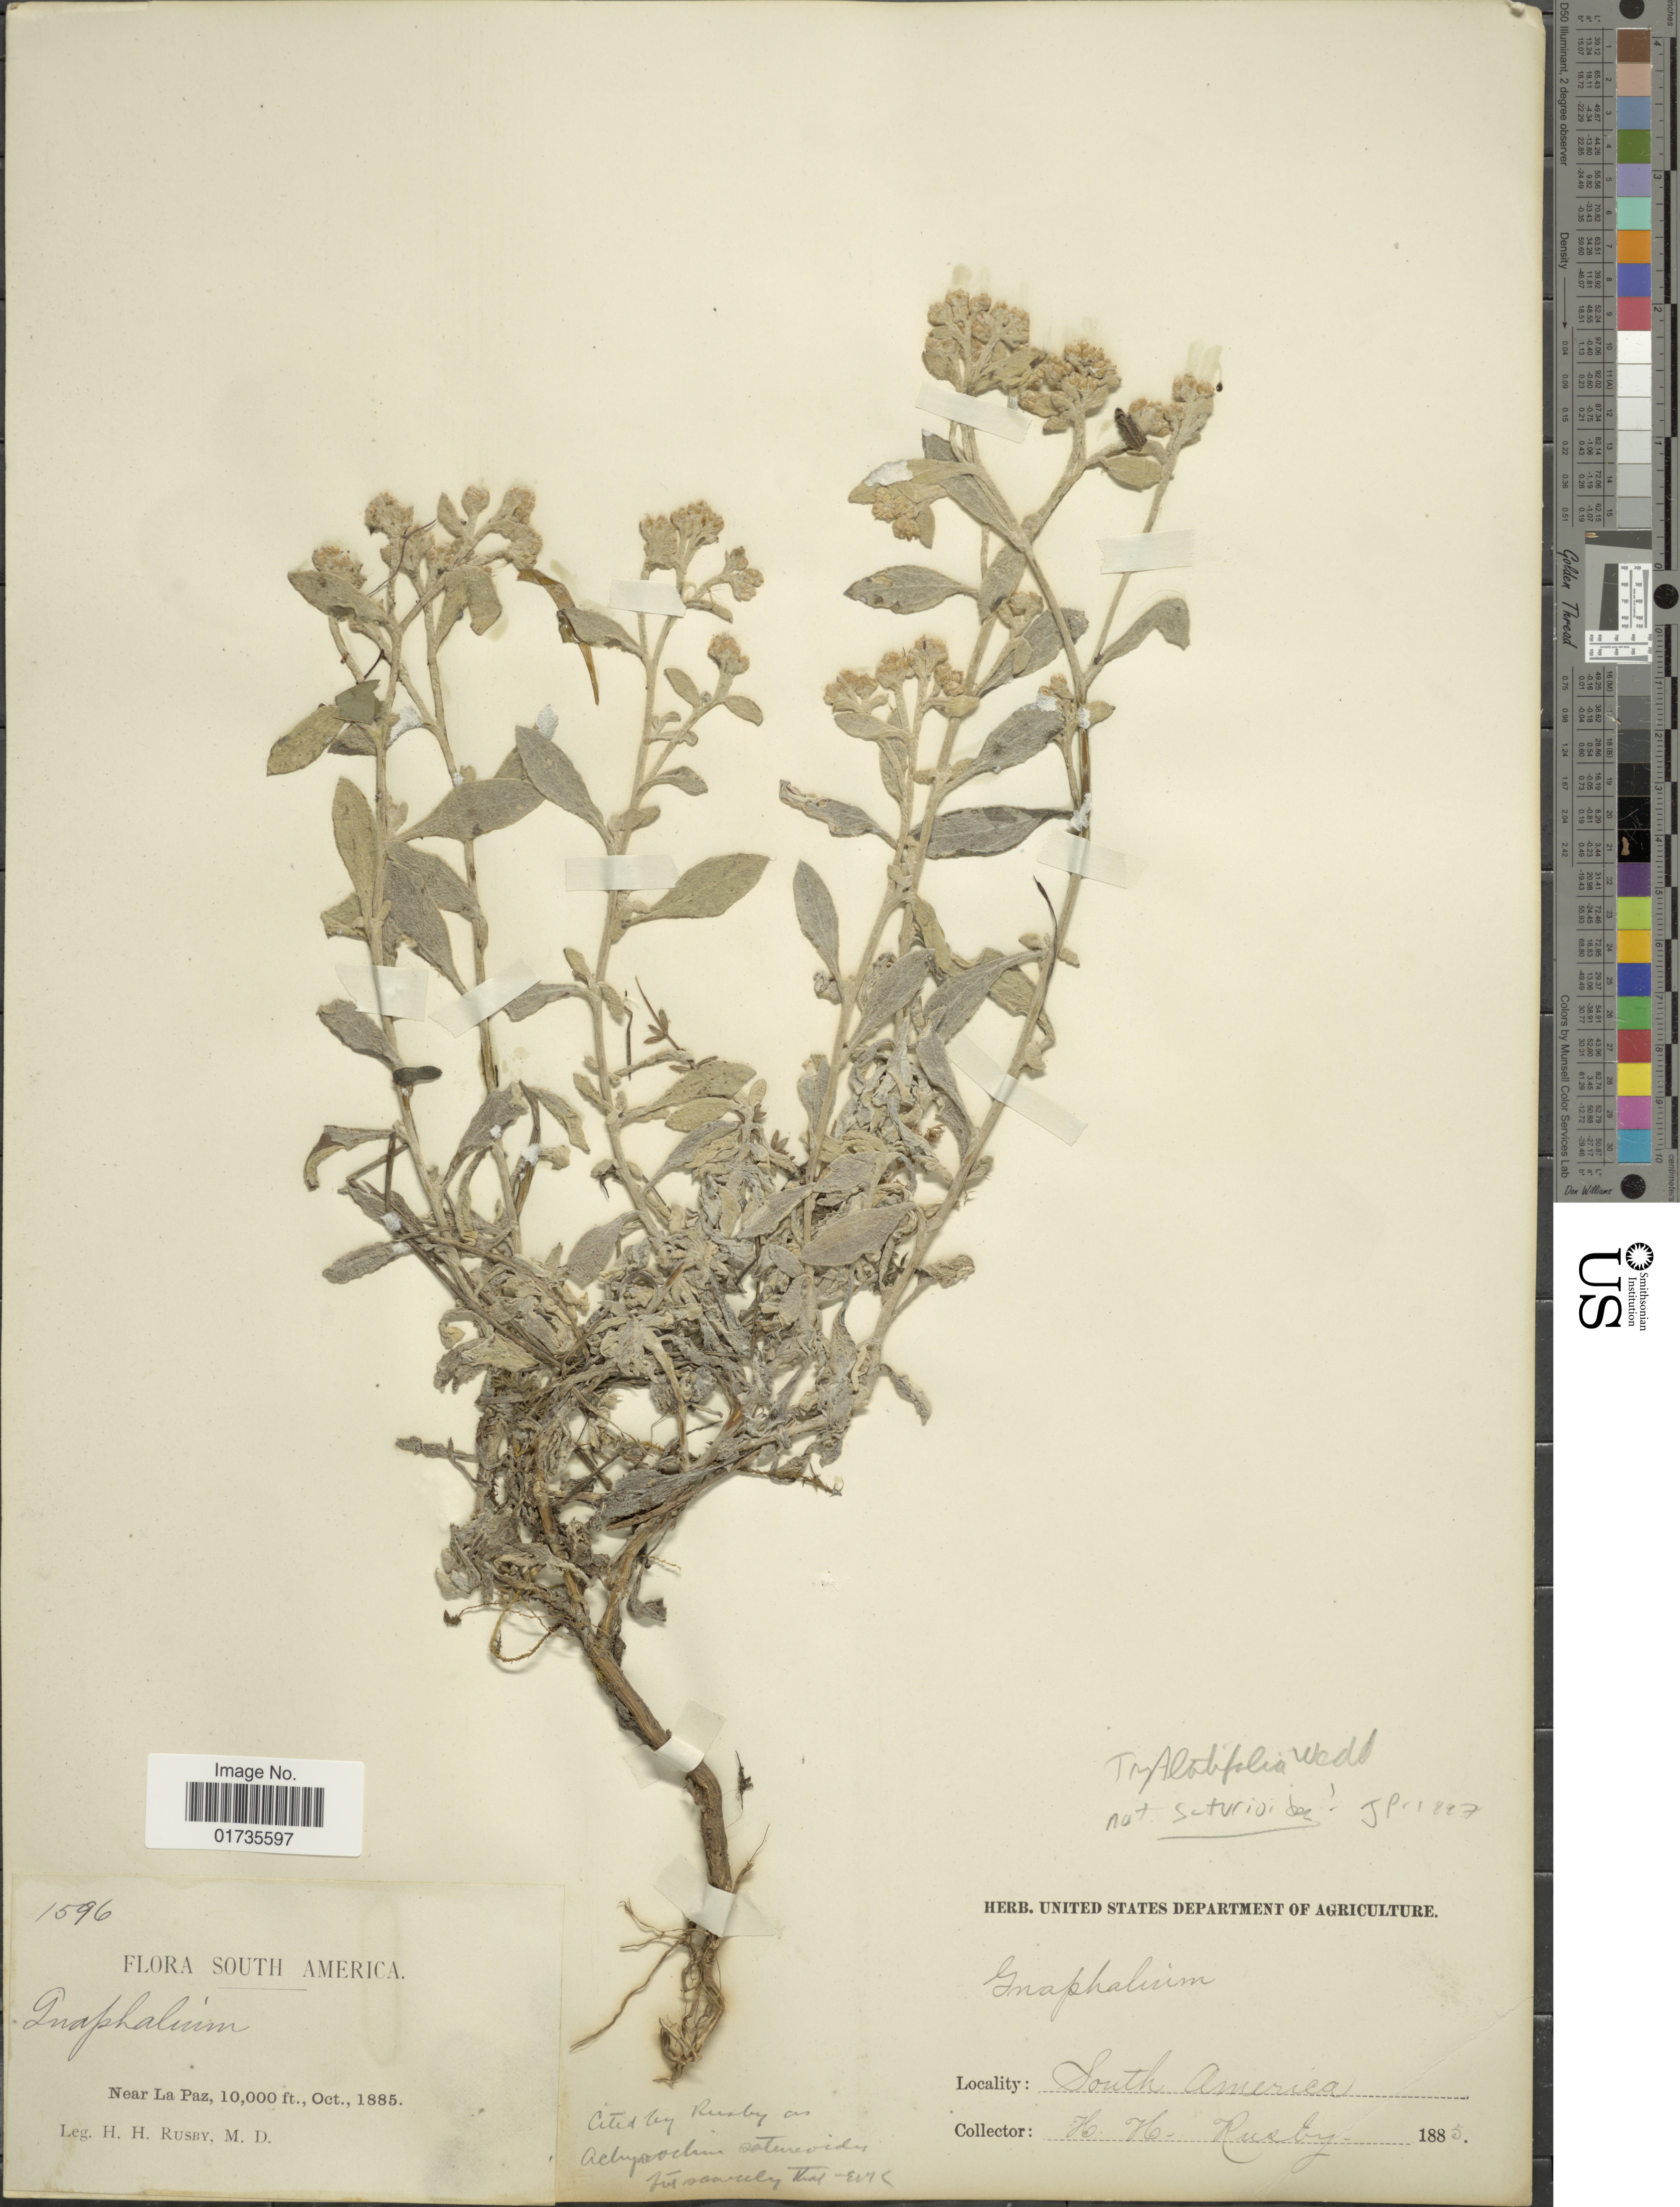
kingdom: Plantae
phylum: Tracheophyta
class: Magnoliopsida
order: Asterales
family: Asteraceae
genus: Achyrocline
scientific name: Achyrocline latifolia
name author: Wedd.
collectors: H. H. Rusby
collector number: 1596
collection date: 1885-10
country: Bolivia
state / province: La Paz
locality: Near La Paz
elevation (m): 3048